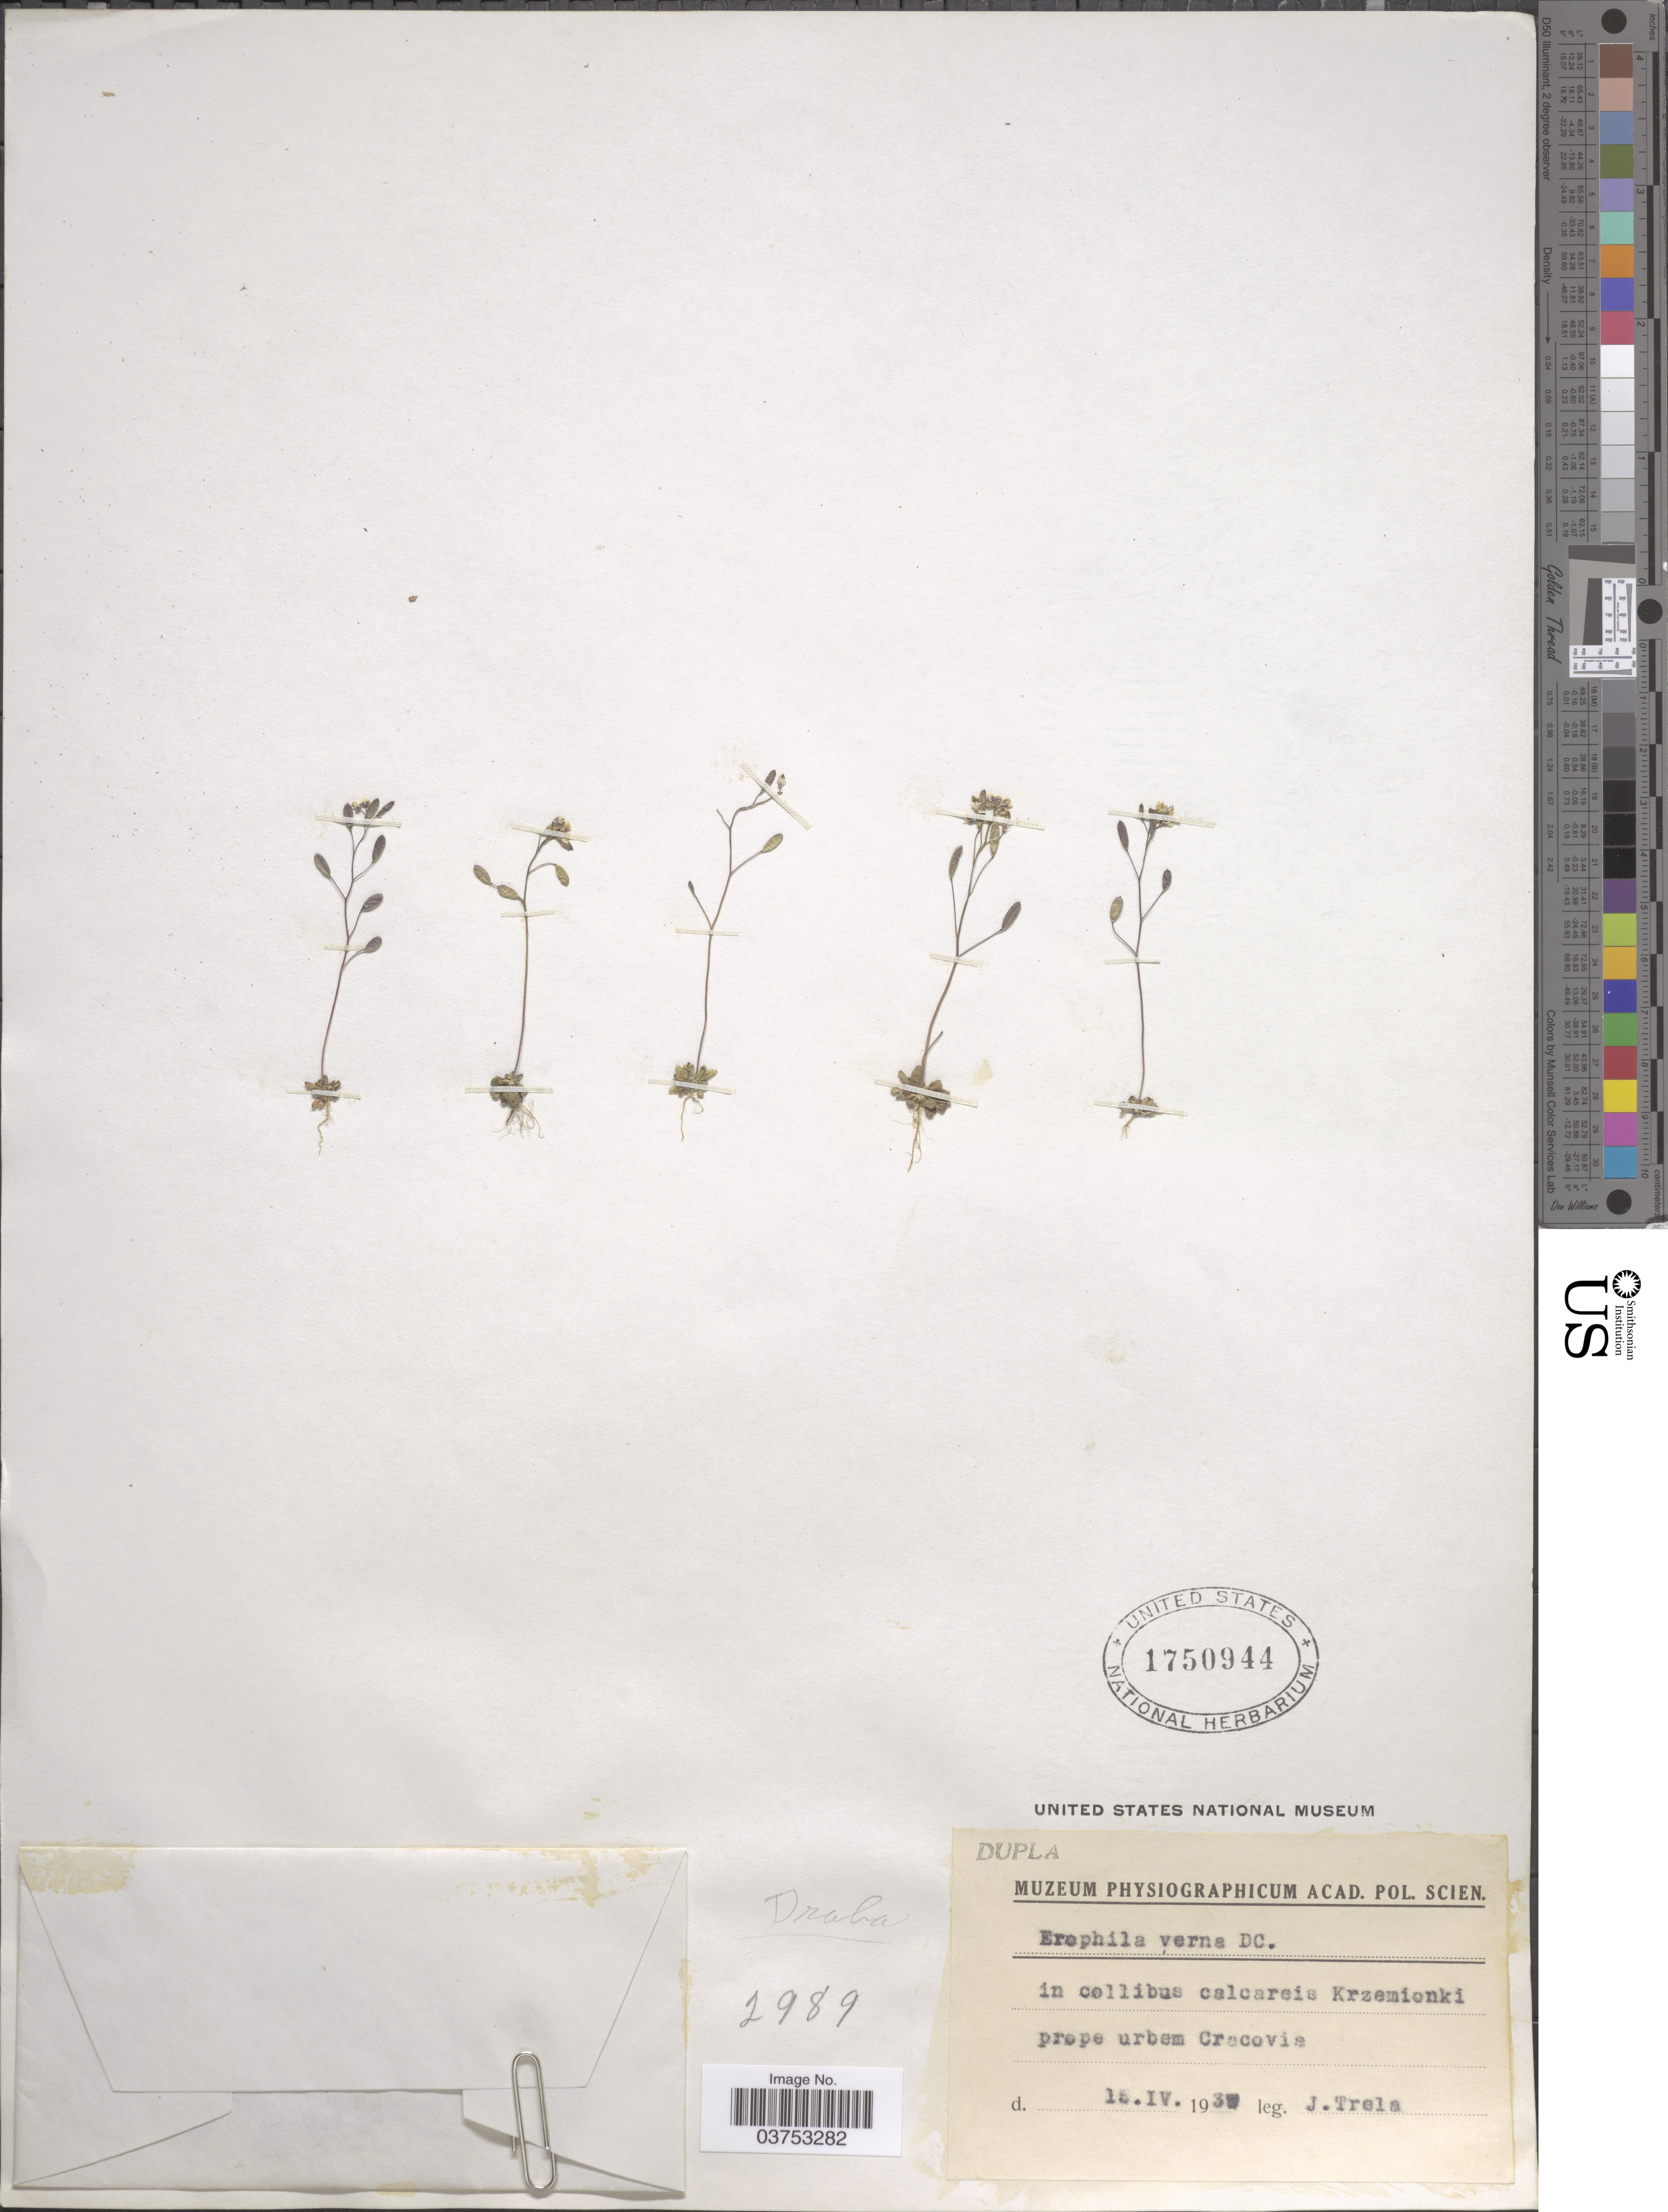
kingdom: Plantae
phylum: Tracheophyta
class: Magnoliopsida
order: Brassicales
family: Brassicaceae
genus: Draba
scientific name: Draba verna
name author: L.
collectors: J. Trela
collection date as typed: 15 IV 193!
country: Poland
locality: In collibus calcareis Krzemionki prope urbem Cracovie.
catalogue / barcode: US 1750944